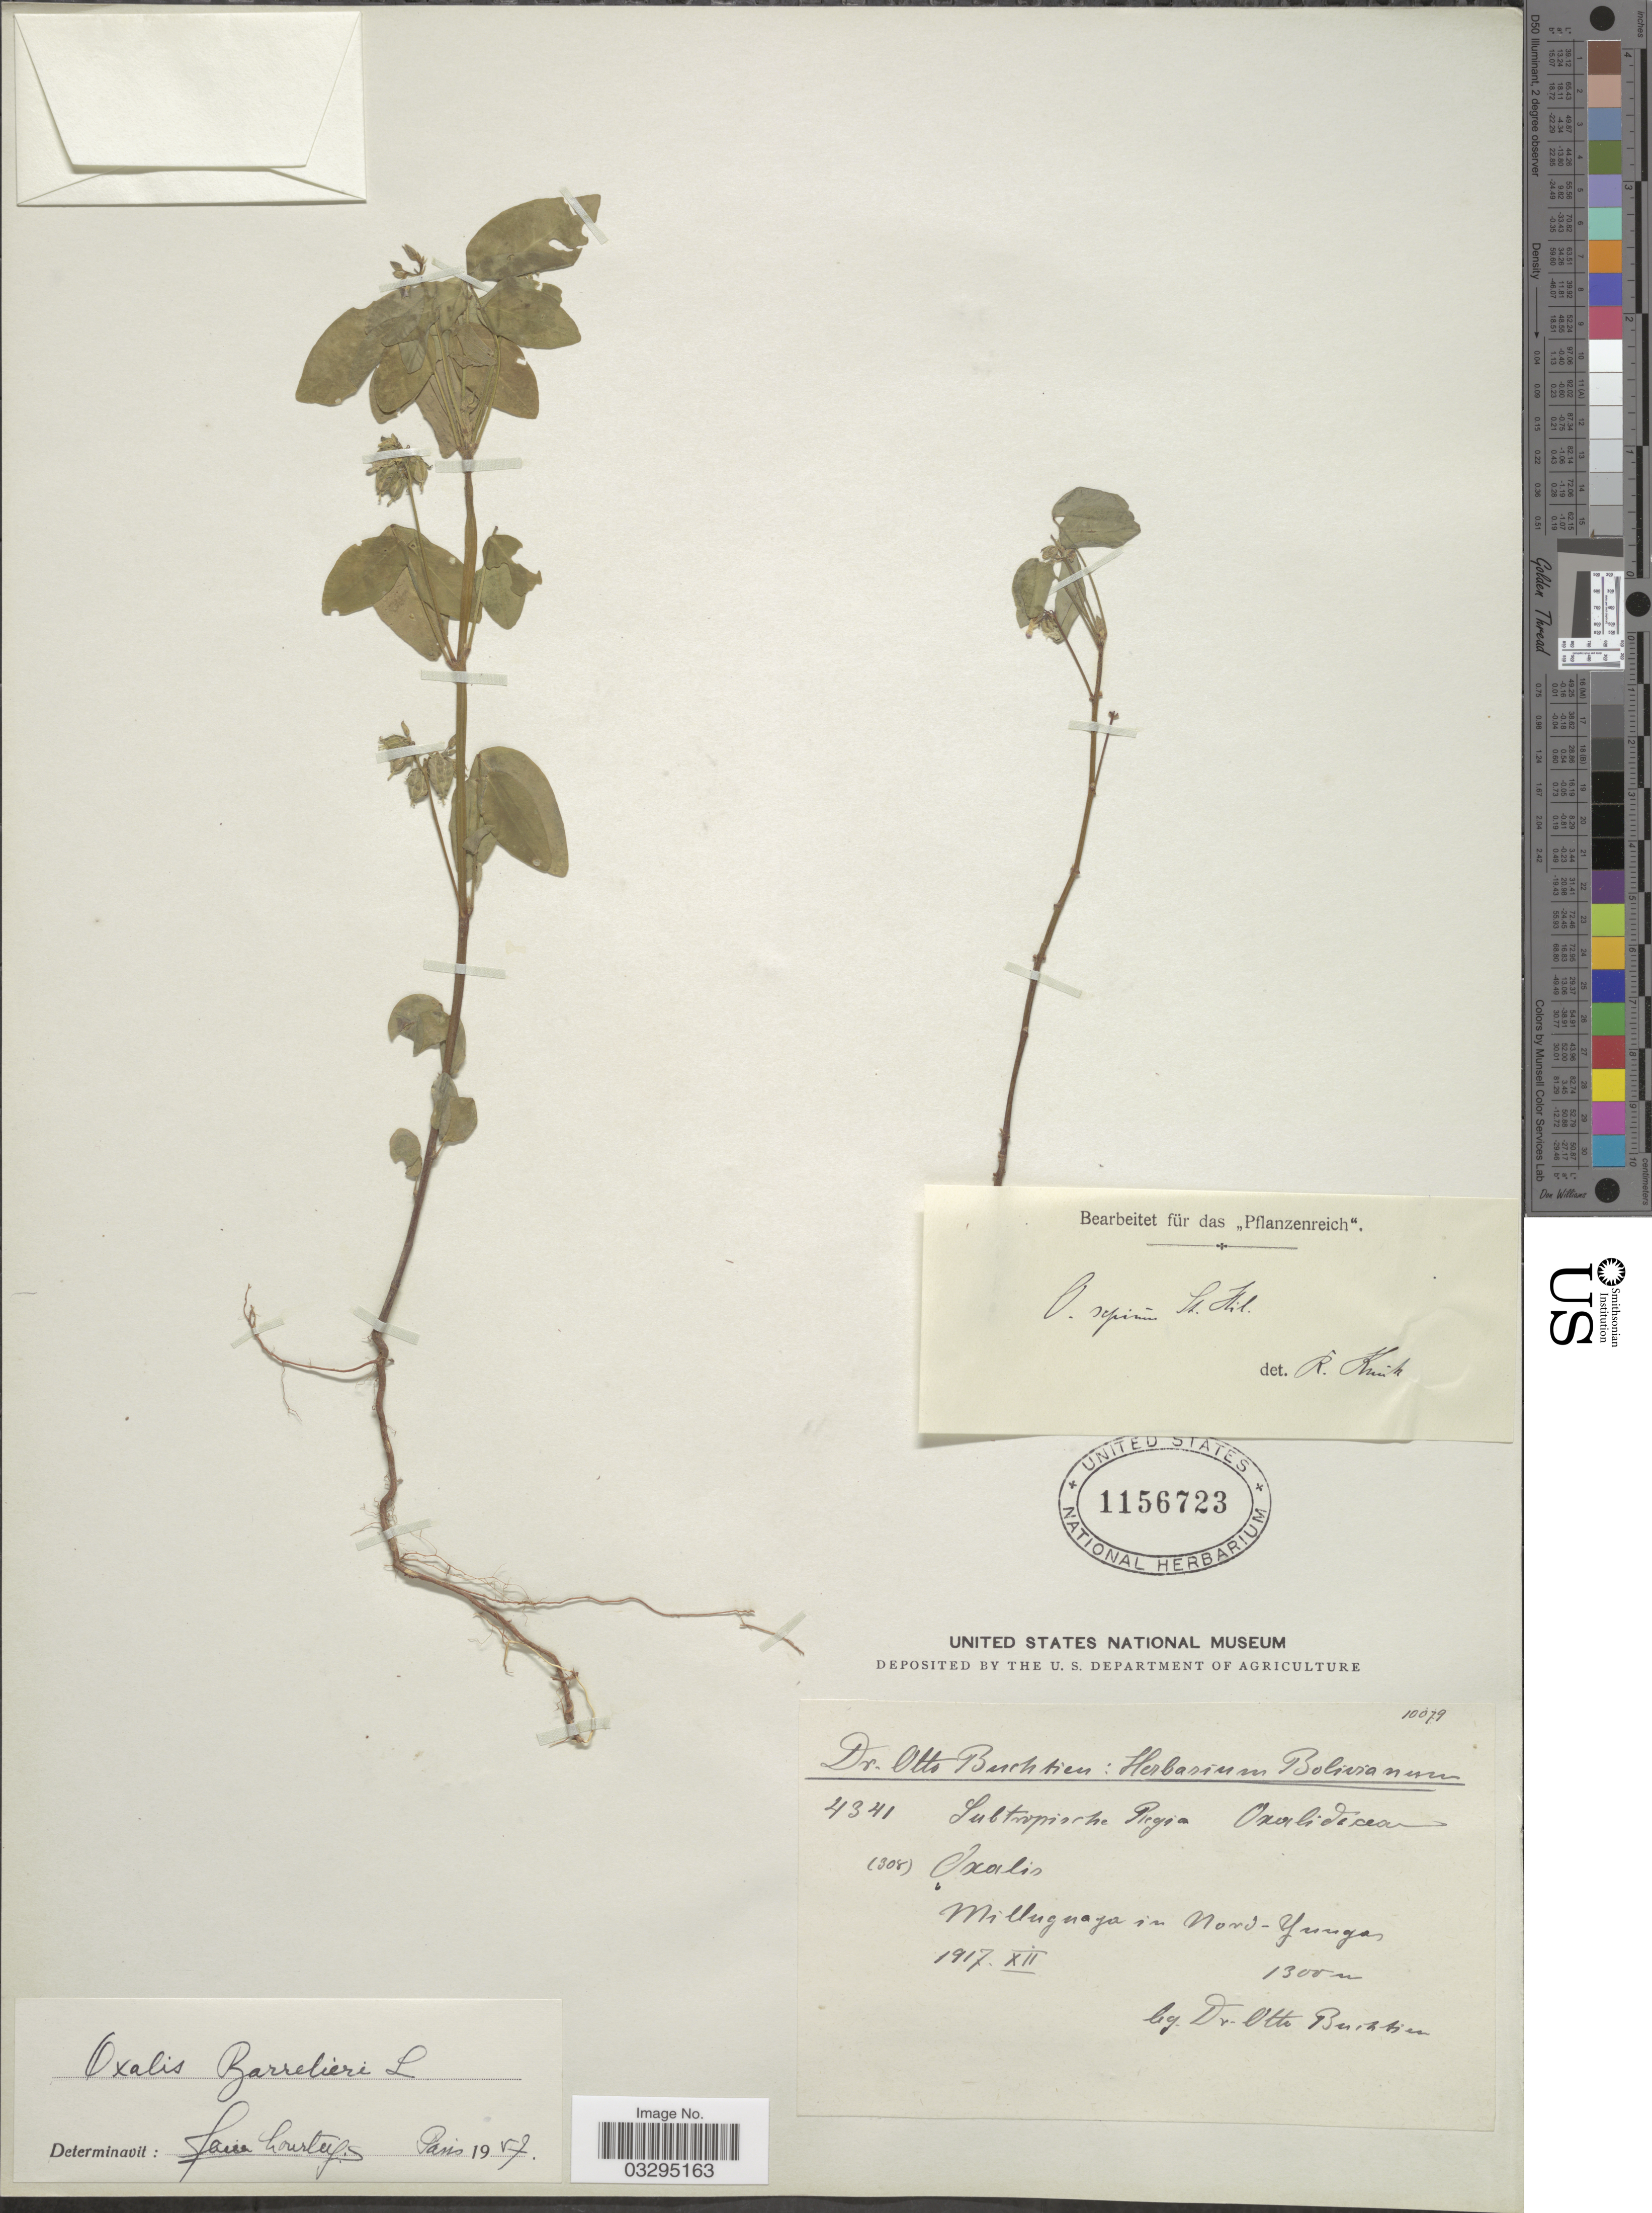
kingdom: Plantae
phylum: Tracheophyta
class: Magnoliopsida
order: Oxalidales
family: Oxalidaceae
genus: Oxalis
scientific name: Oxalis barrelieri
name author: L.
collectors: O. Buchtien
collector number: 4341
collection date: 1917-12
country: Bolivia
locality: Subtropische Regio. Milluguaya in Nord-Yungas.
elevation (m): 1300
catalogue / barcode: US 1156723